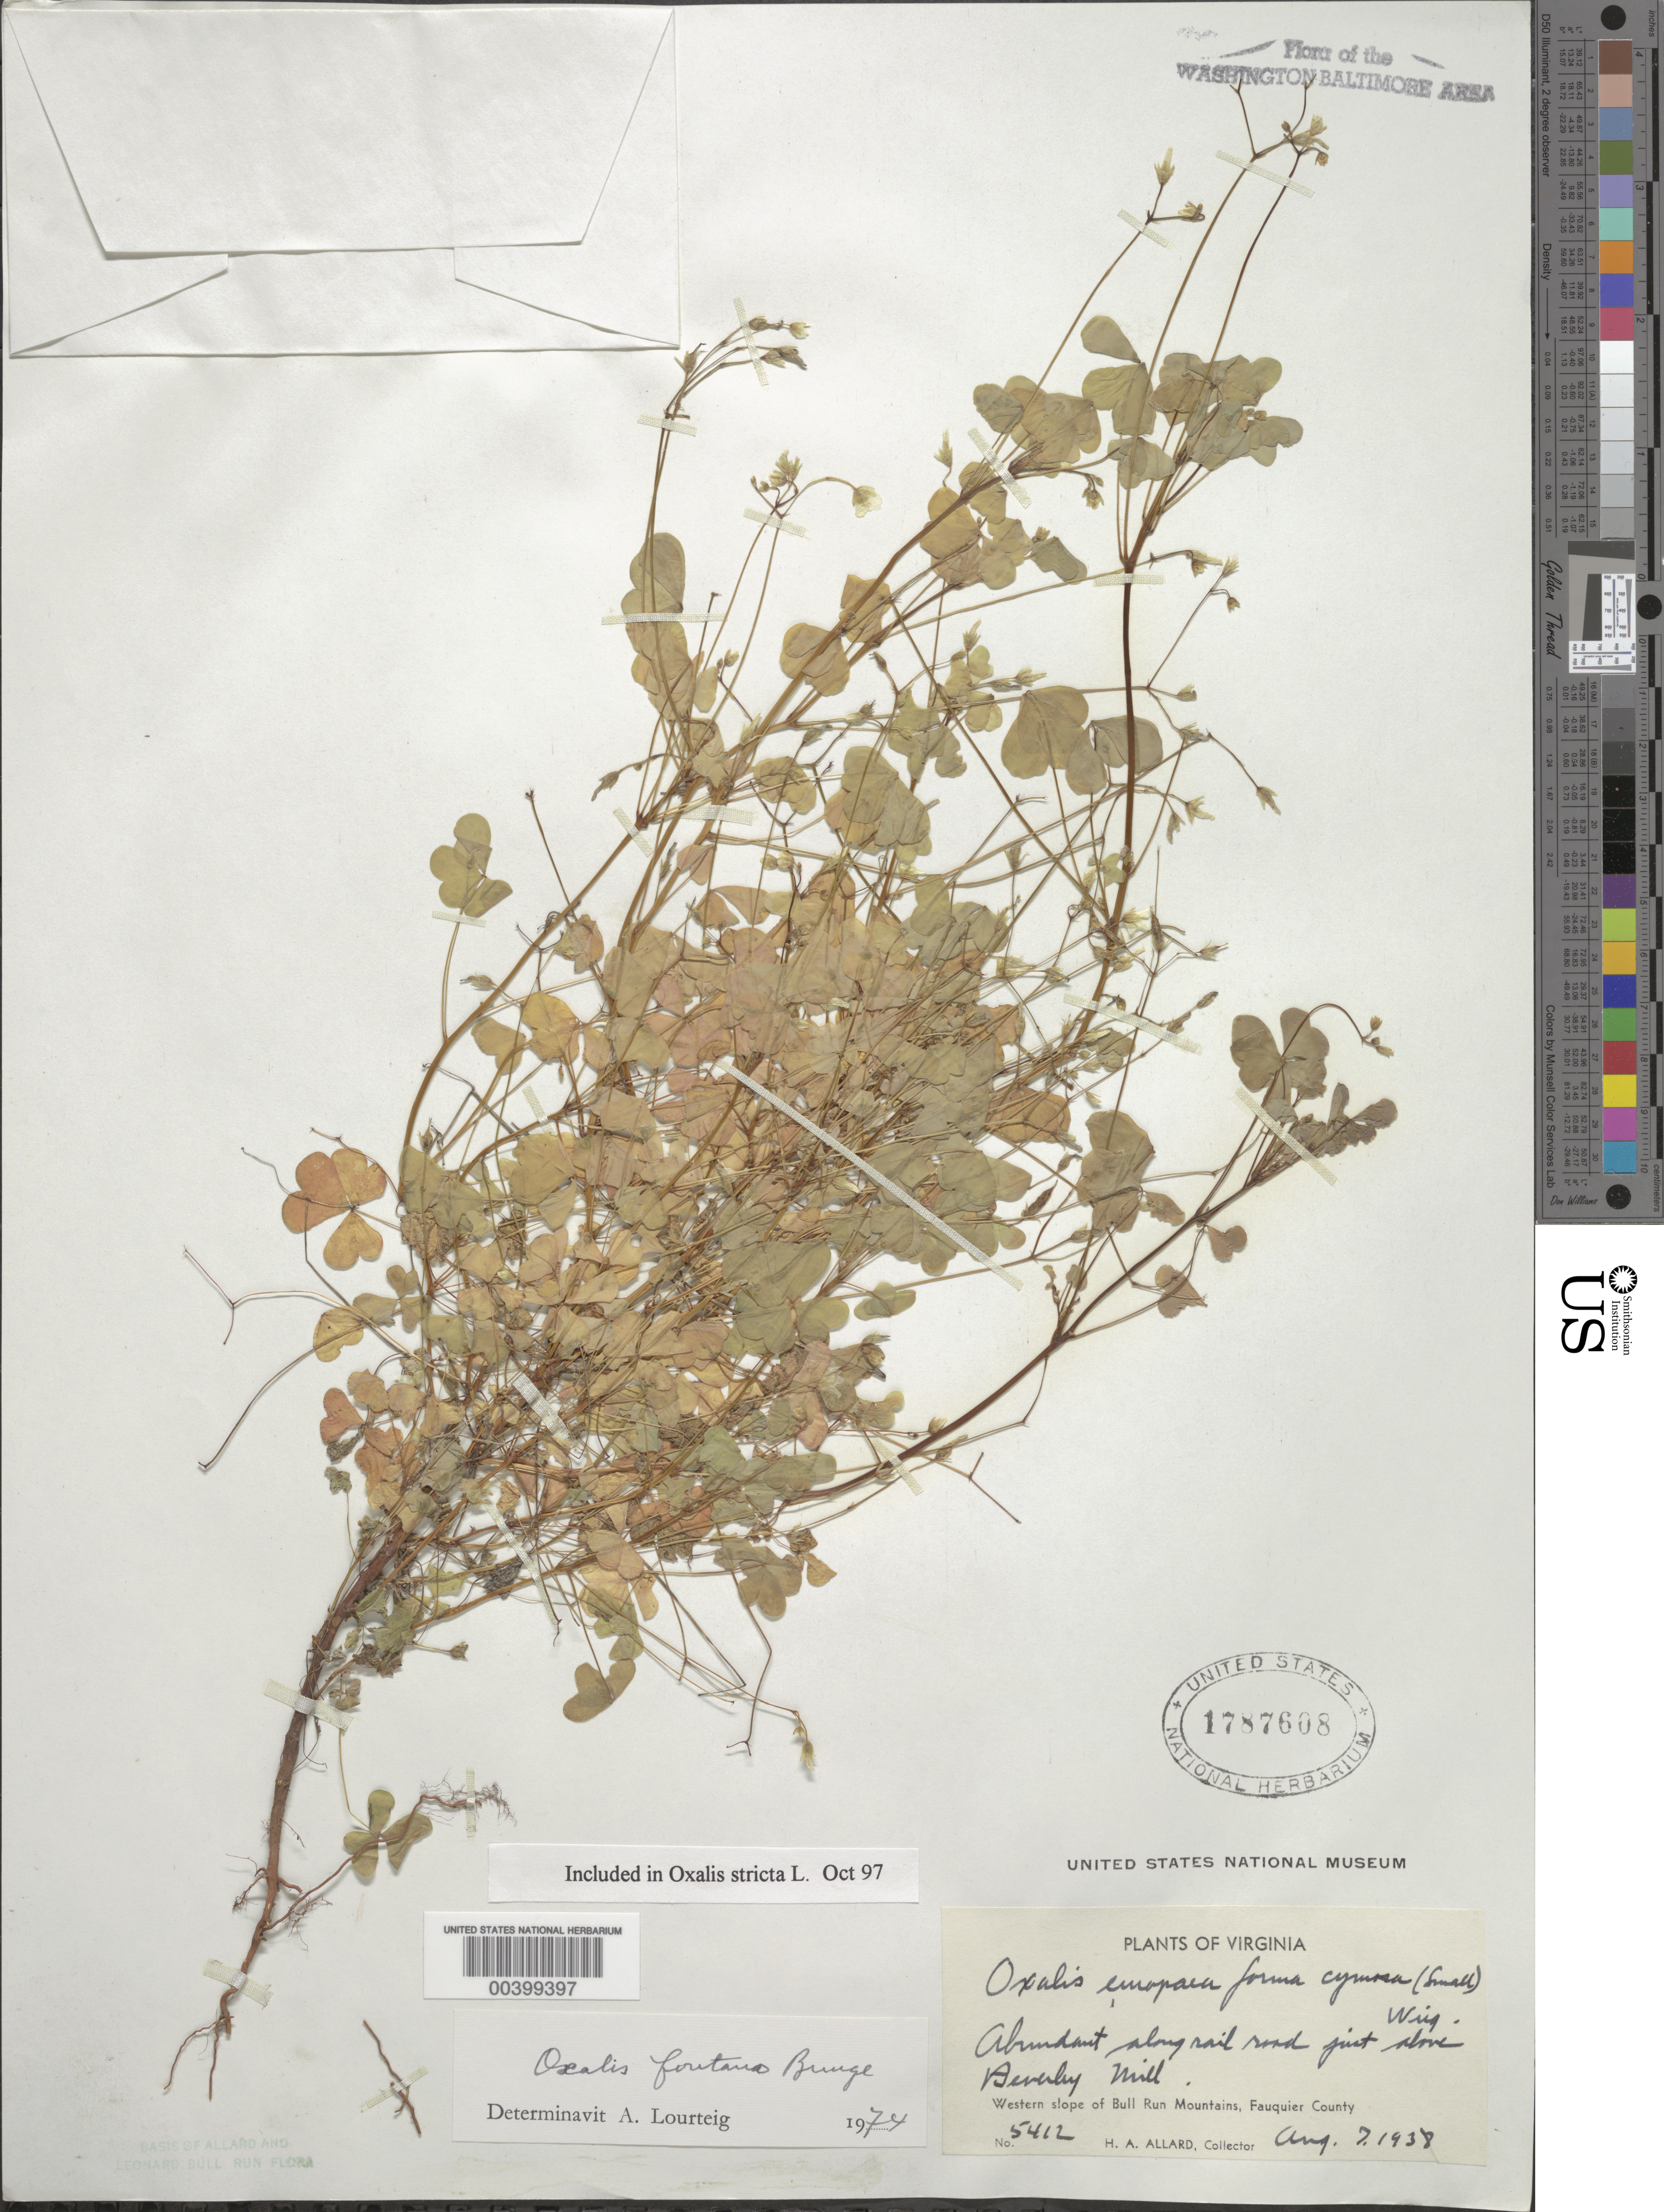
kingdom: Plantae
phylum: Tracheophyta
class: Magnoliopsida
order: Oxalidales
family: Oxalidaceae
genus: Oxalis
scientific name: Oxalis stricta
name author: L.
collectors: H. A. Allard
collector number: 5412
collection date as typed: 07 Aug 1938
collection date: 1938-08-07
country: United States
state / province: Virginia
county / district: Fauquier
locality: Above Beverley Mill Bull Run Mts.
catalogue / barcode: US 1787608